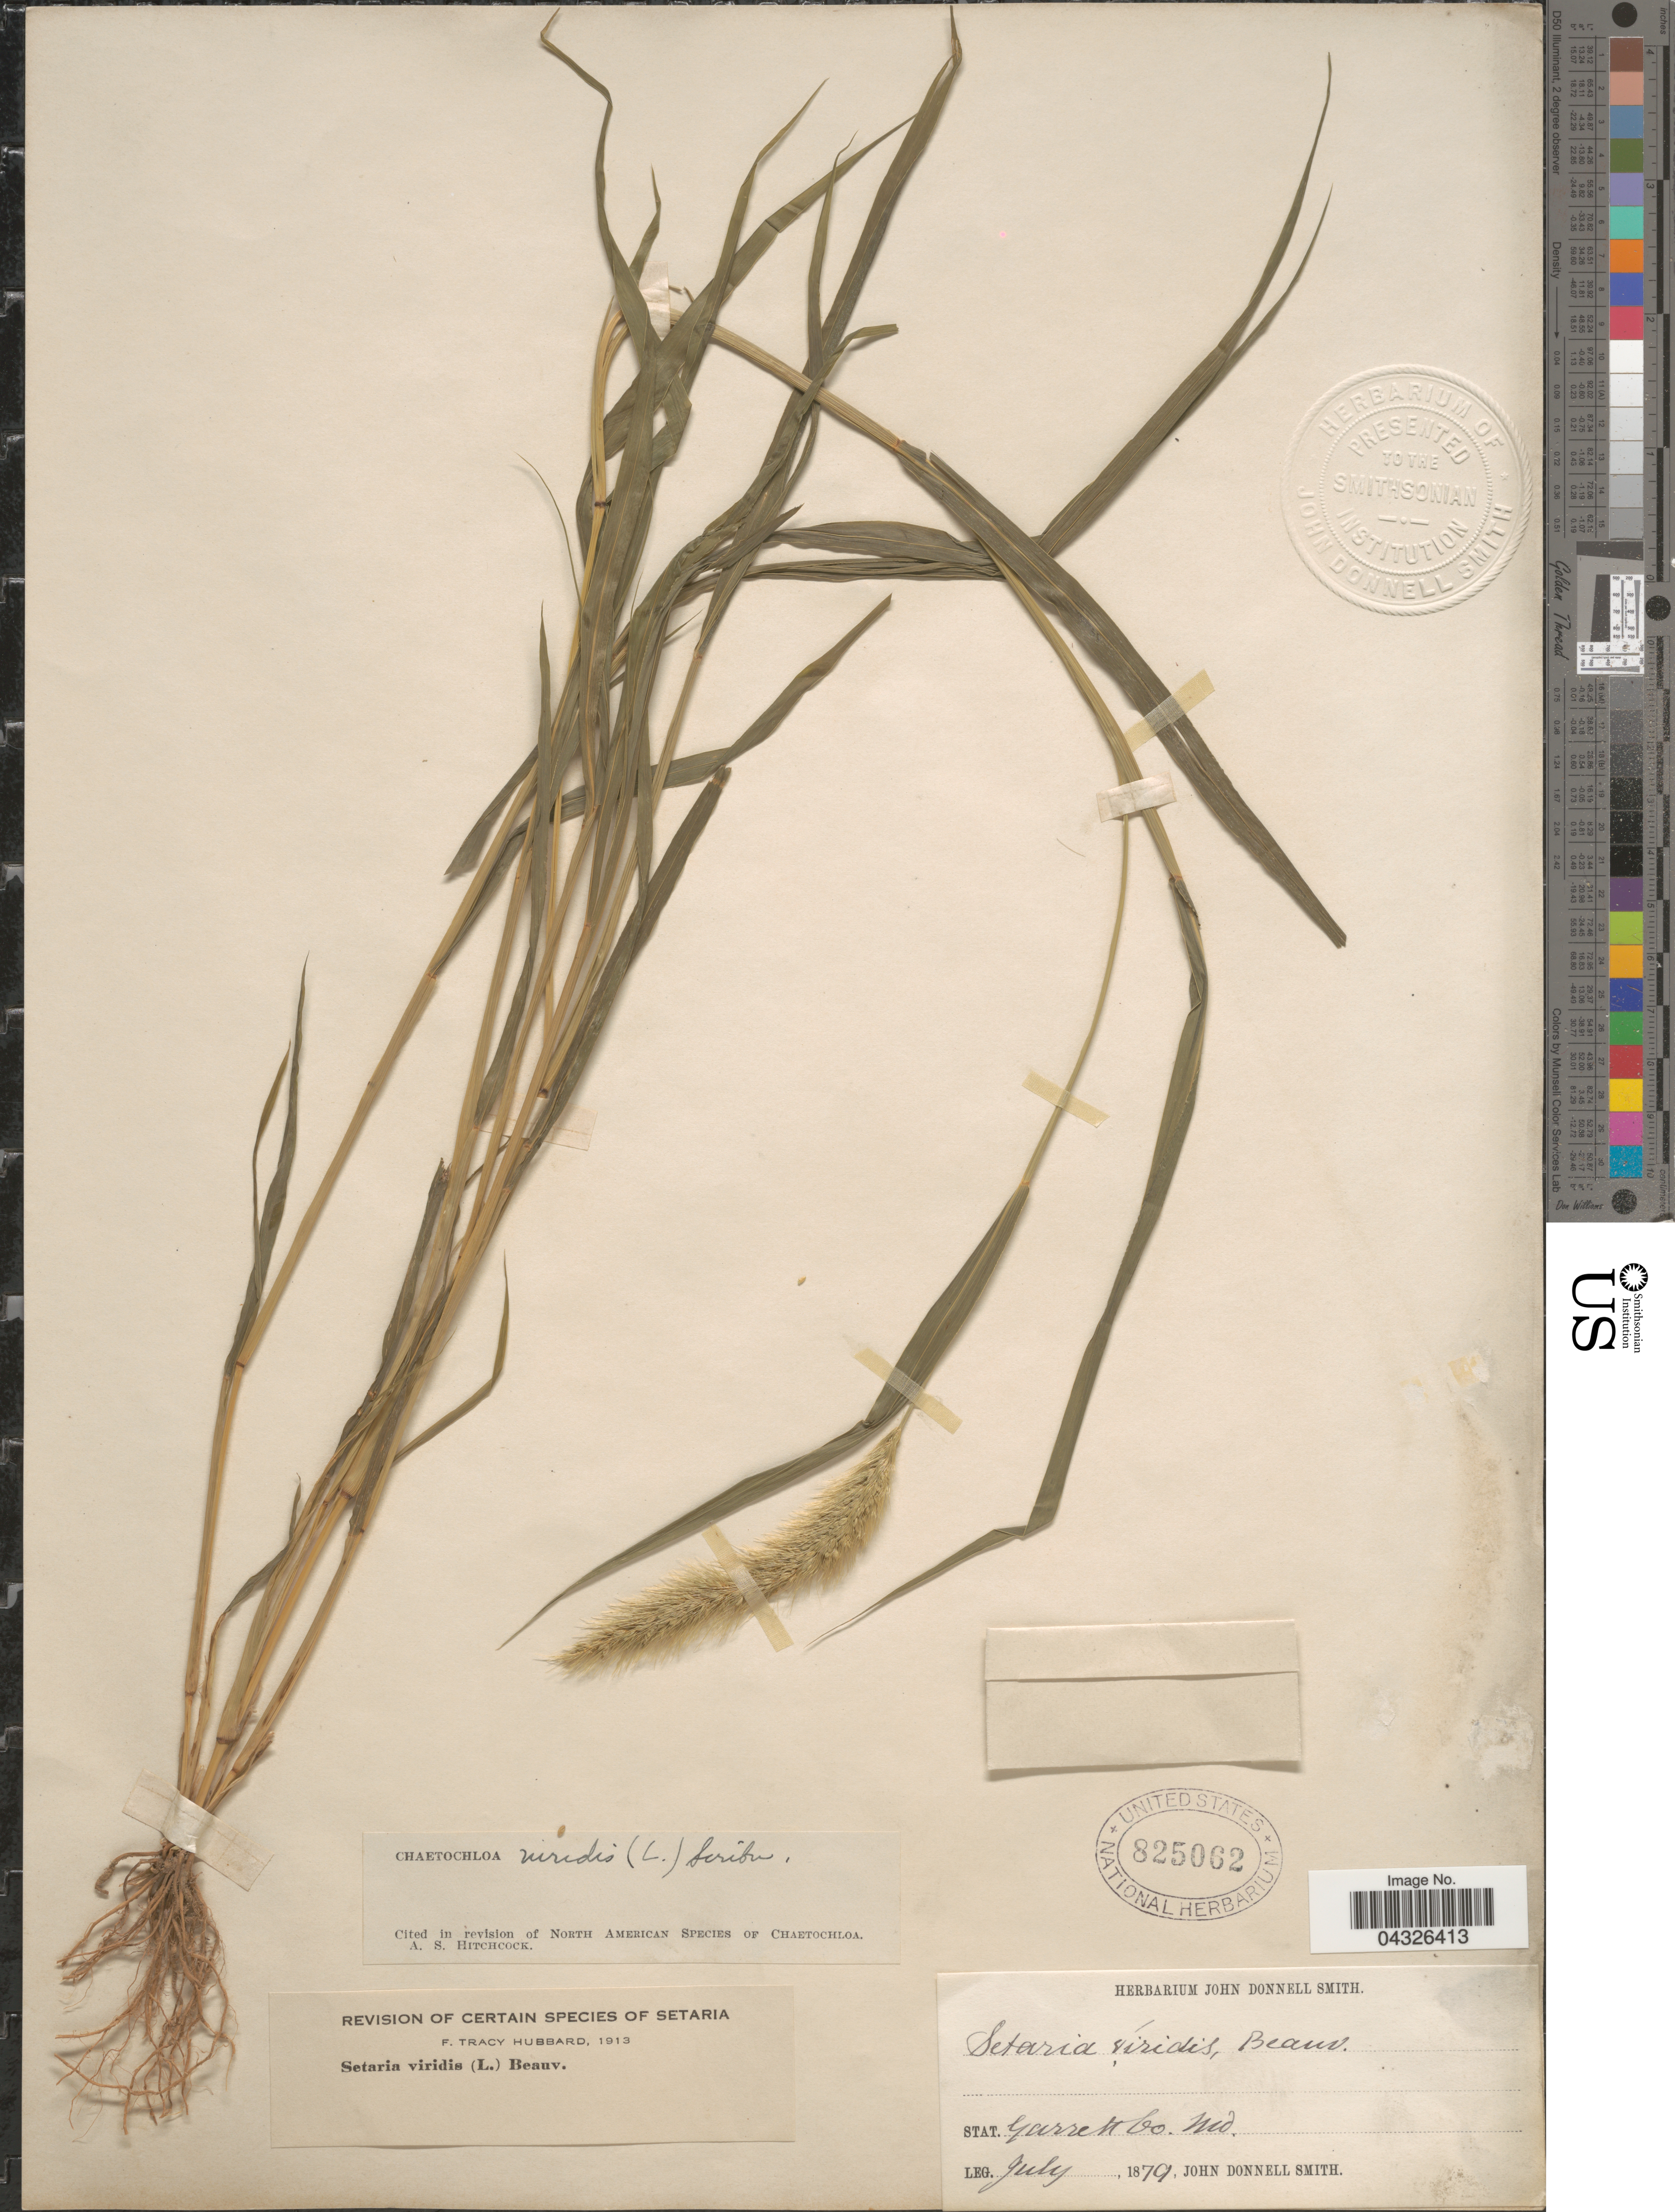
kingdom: Plantae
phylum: Tracheophyta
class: Liliopsida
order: Poales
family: Poaceae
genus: Setaria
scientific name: Setaria viridis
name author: (L.) P. Beauv.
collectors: J. Donnell Smith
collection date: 1879-07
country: United States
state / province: Maryland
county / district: Garrett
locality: Stat. Garrett Co.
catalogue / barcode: US 825062